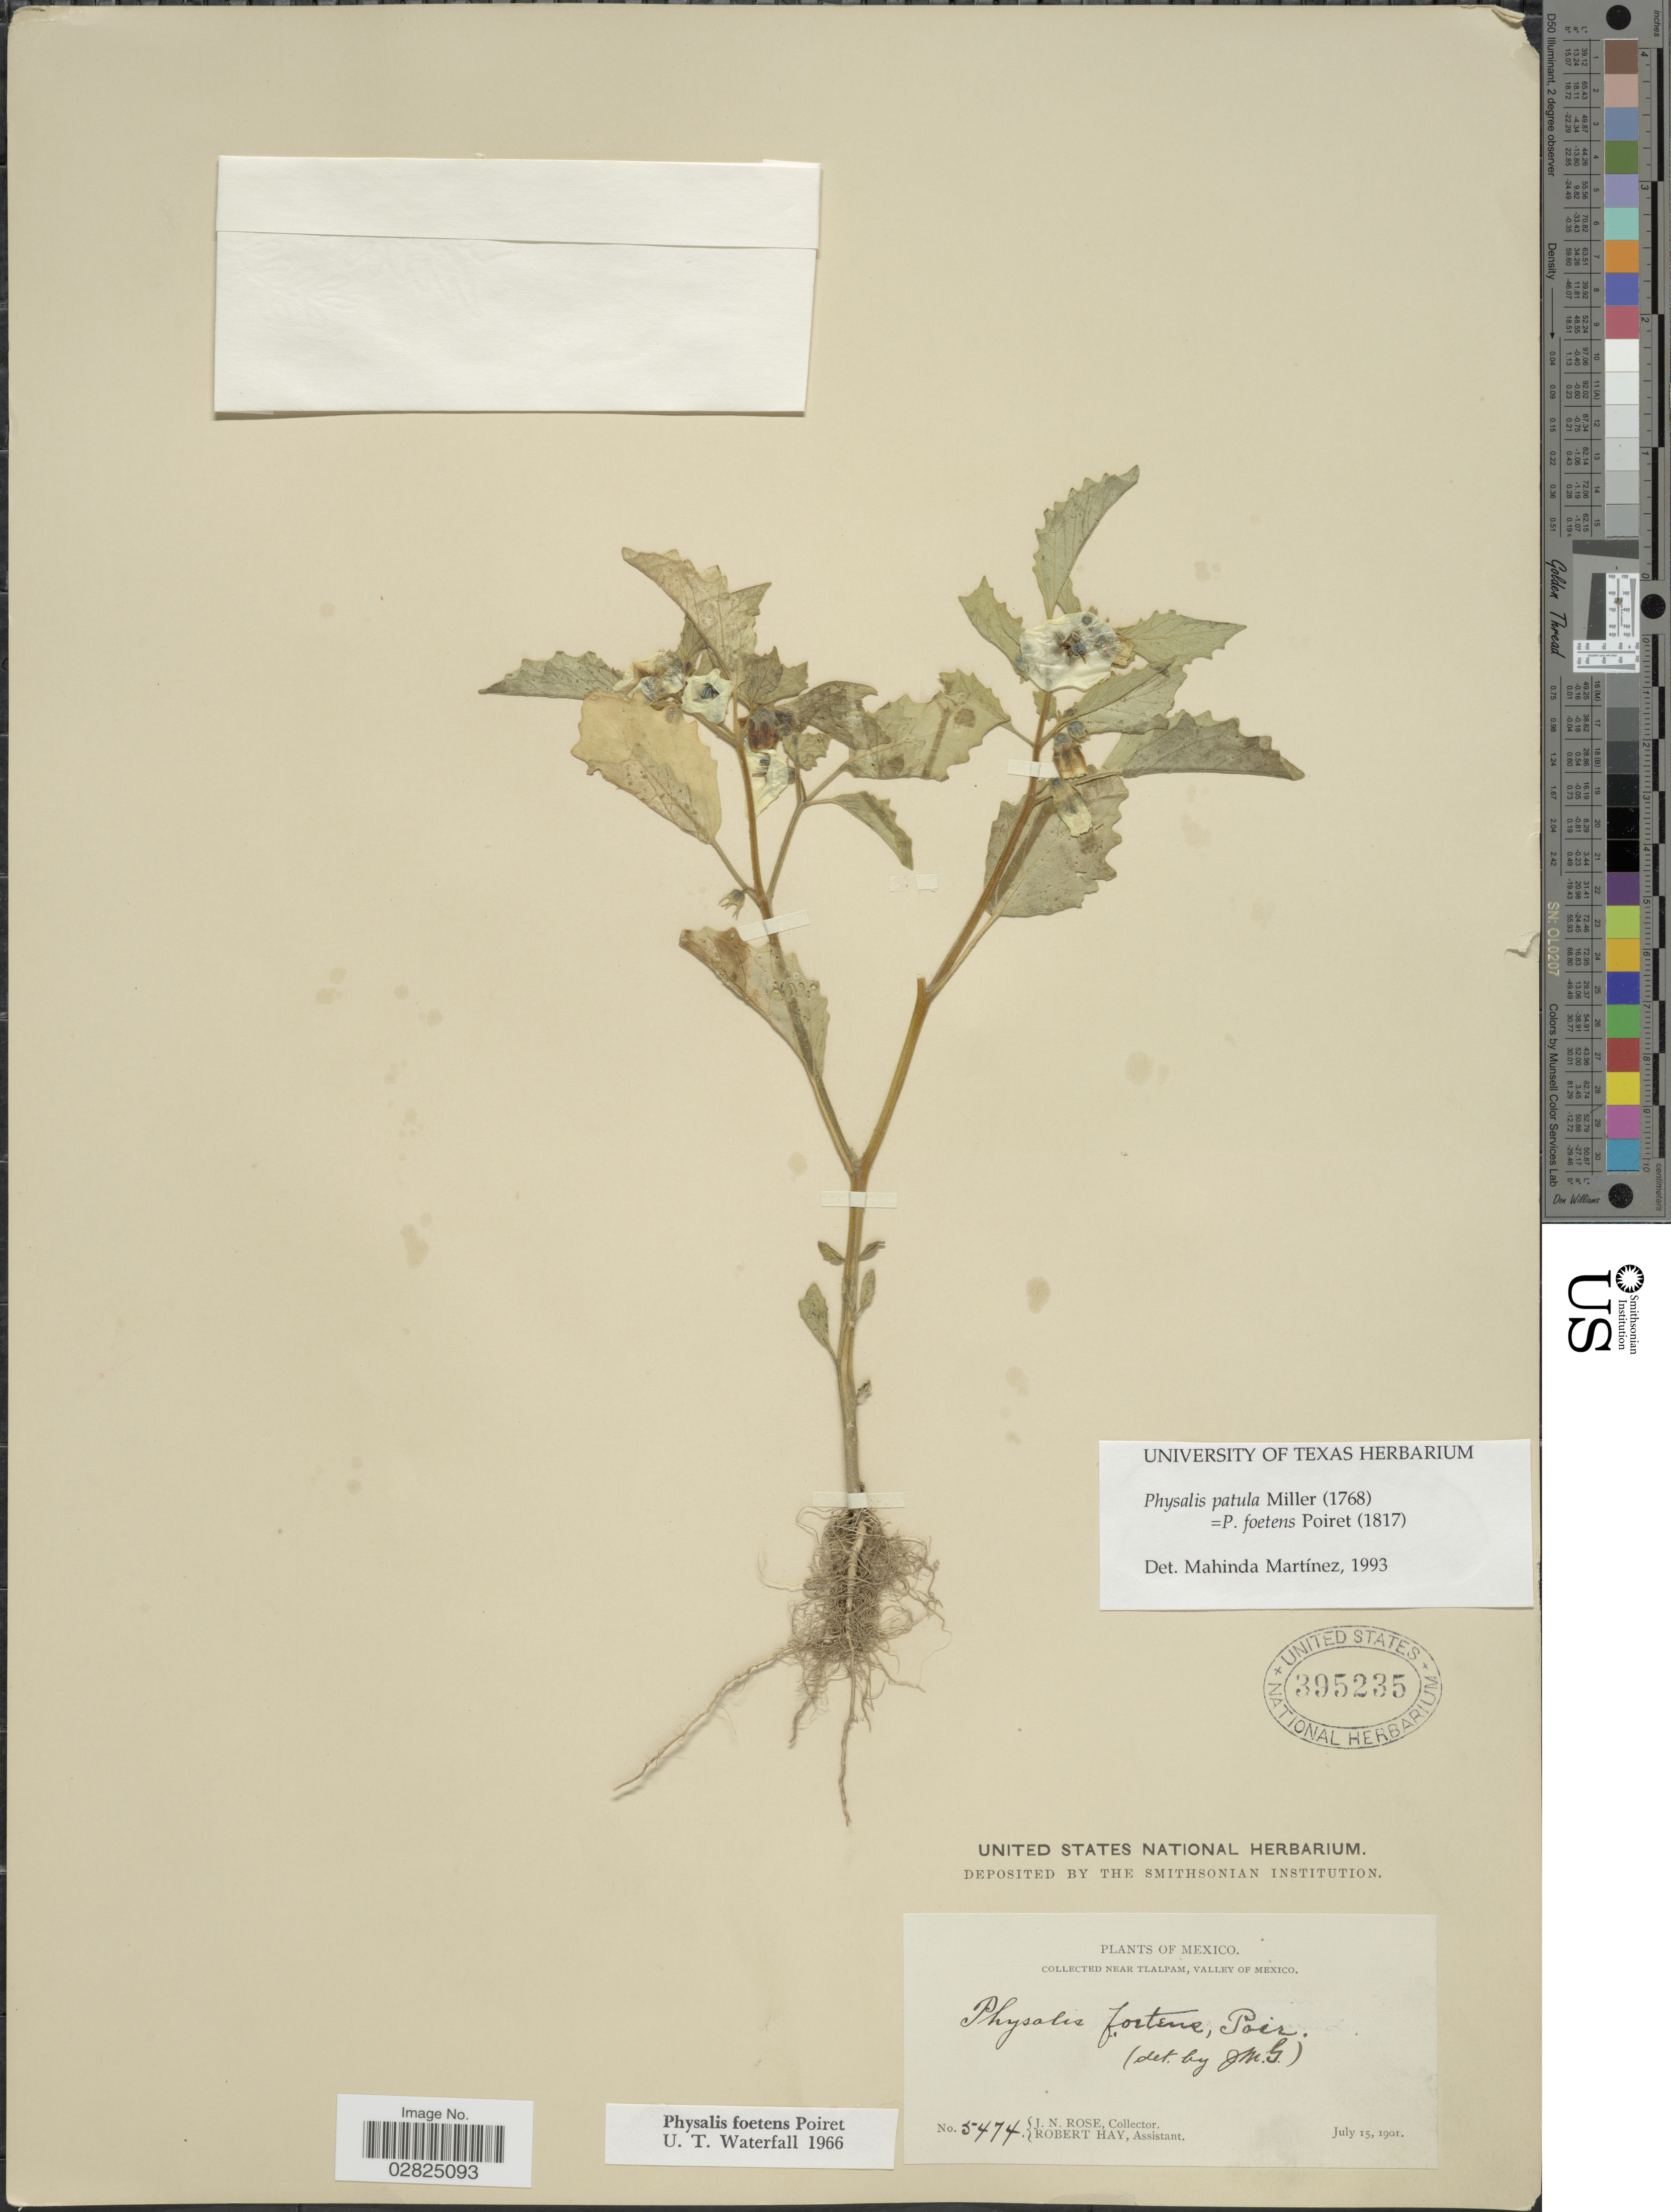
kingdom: Plantae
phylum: Tracheophyta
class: Magnoliopsida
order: Solanales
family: Solanaceae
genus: Physalis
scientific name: Physalis patula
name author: Mill.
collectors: J. N. Rose & R. Hay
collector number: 5474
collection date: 1901-07-15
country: Mexico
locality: Near Tlalpam, valley of Mexico.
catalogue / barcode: US 395235